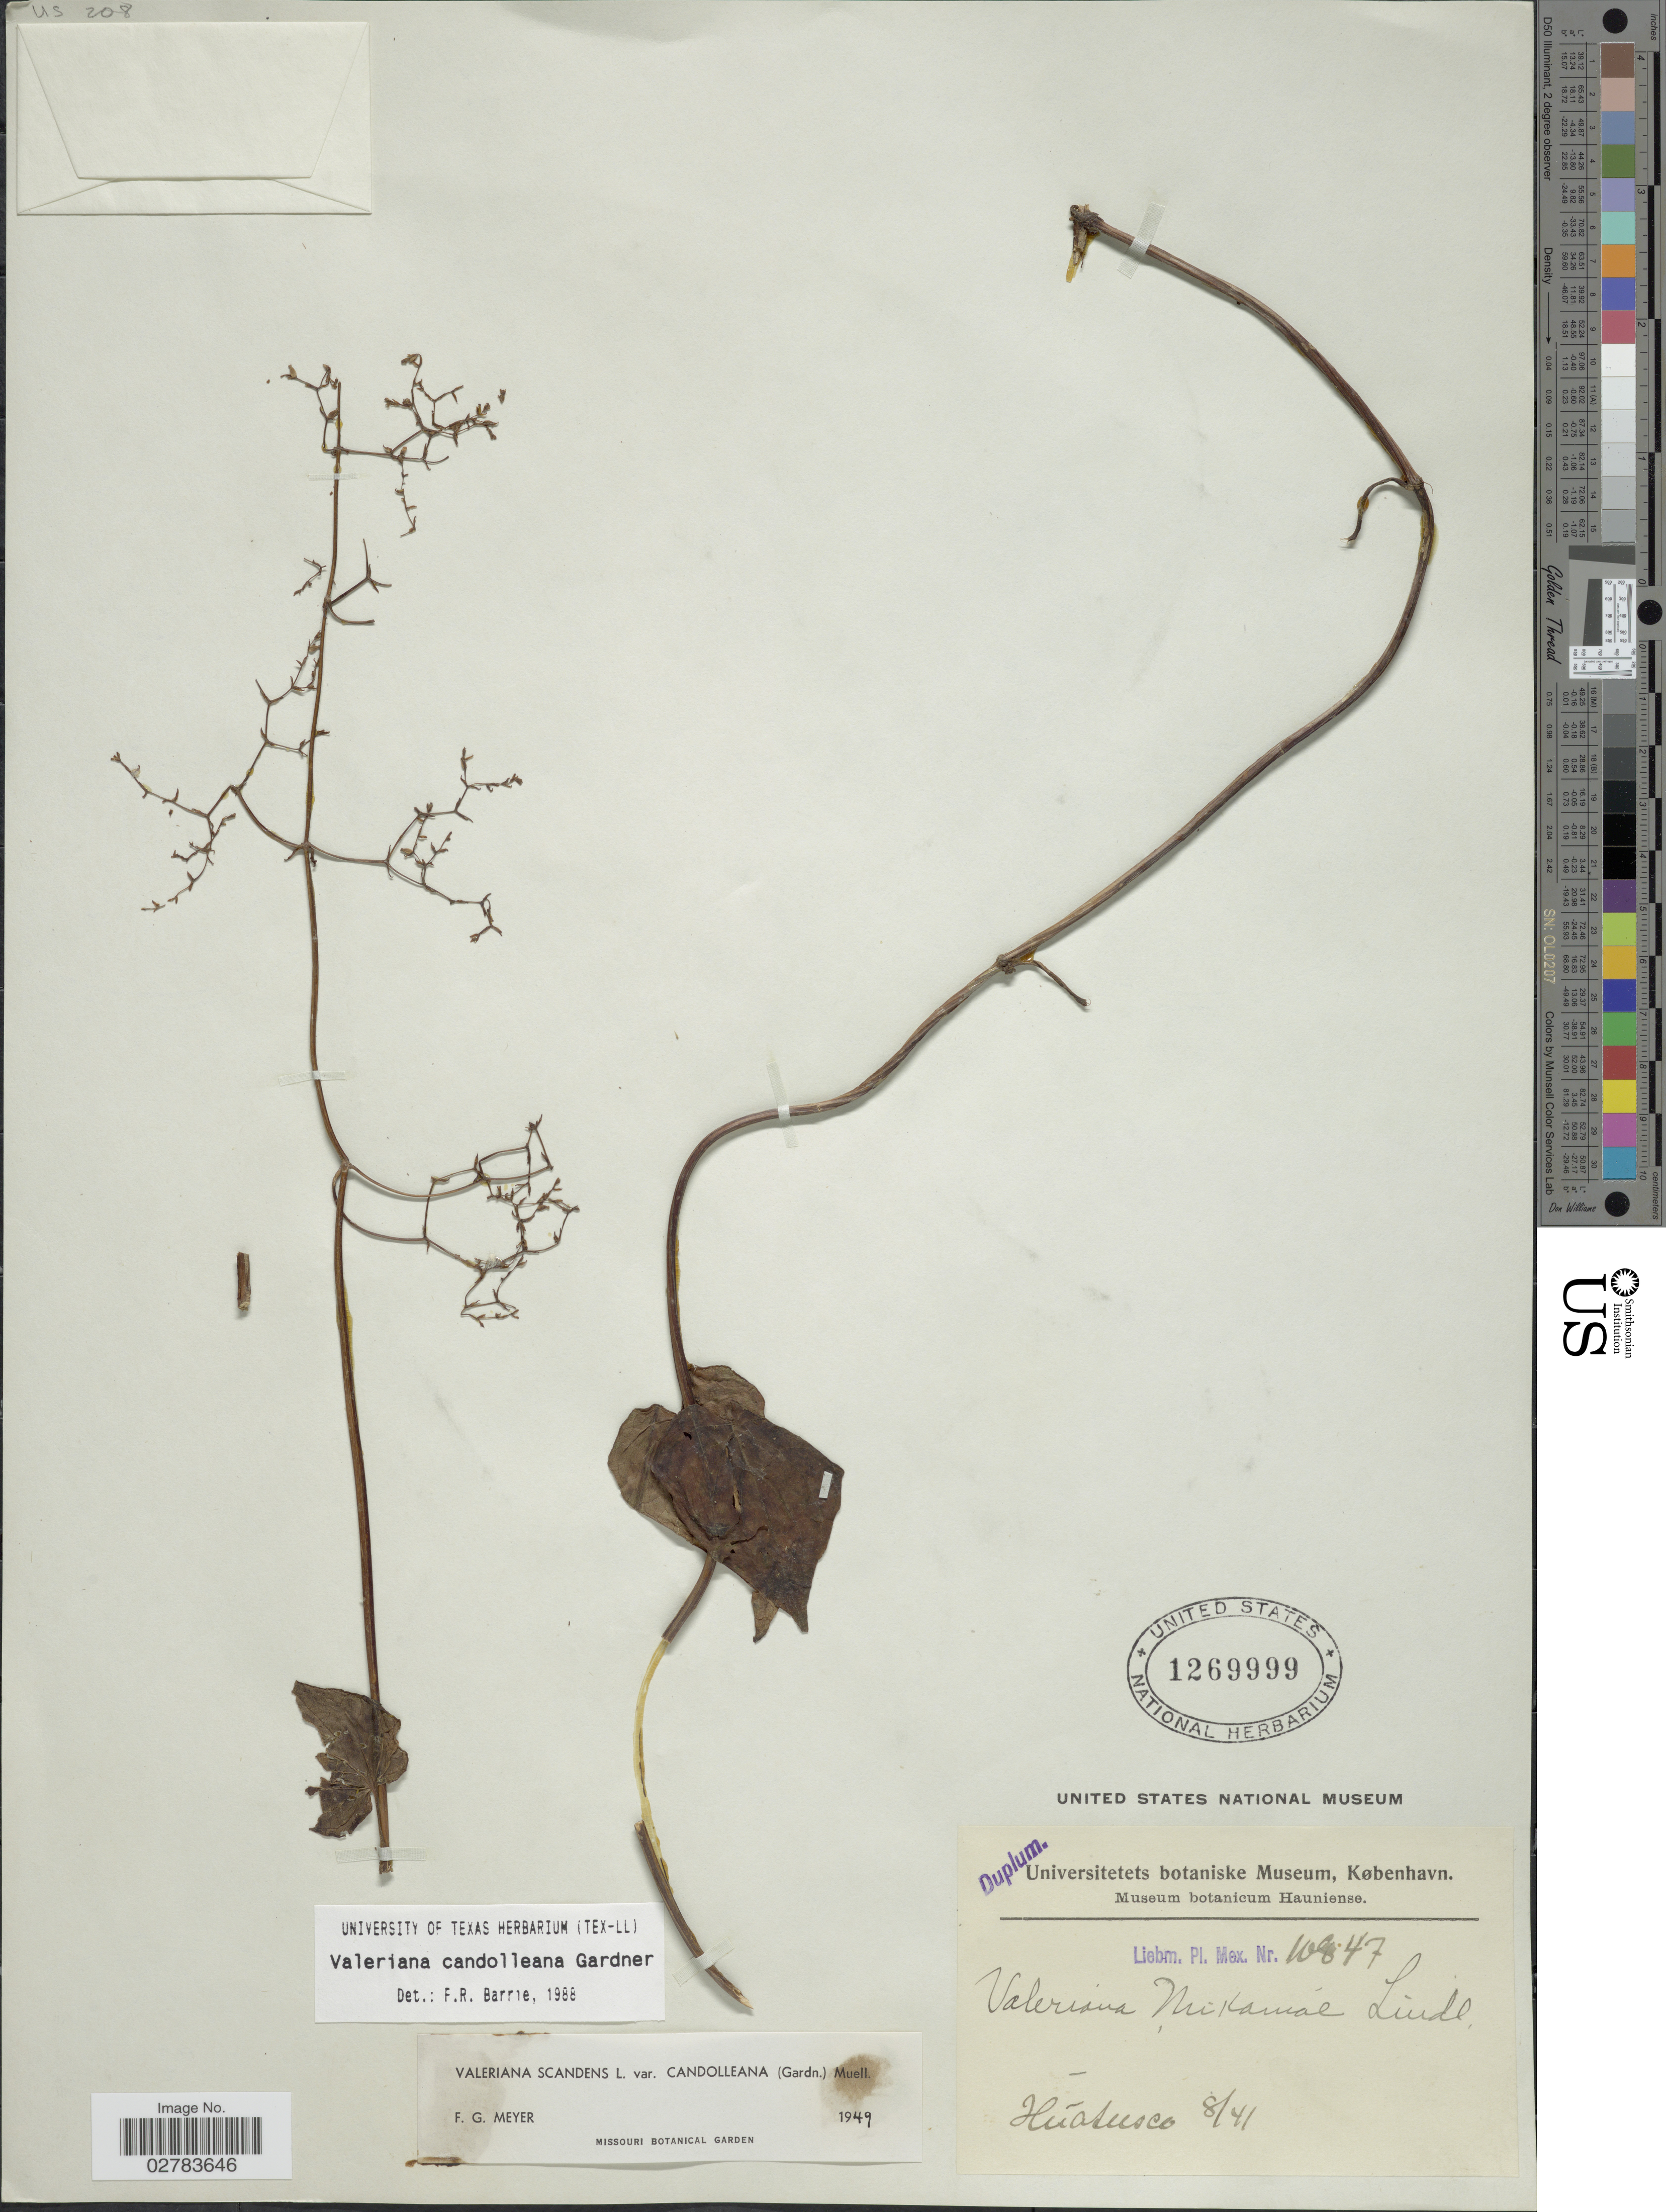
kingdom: Plantae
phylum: Tracheophyta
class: Magnoliopsida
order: Dipsacales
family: Caprifoliaceae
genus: Valeriana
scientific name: Valeriana candolleana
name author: Gardner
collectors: Liebm.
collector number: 10847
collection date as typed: Transcribed d/m/y: /8/41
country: Mexico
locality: Húatusco.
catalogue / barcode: US 1269999